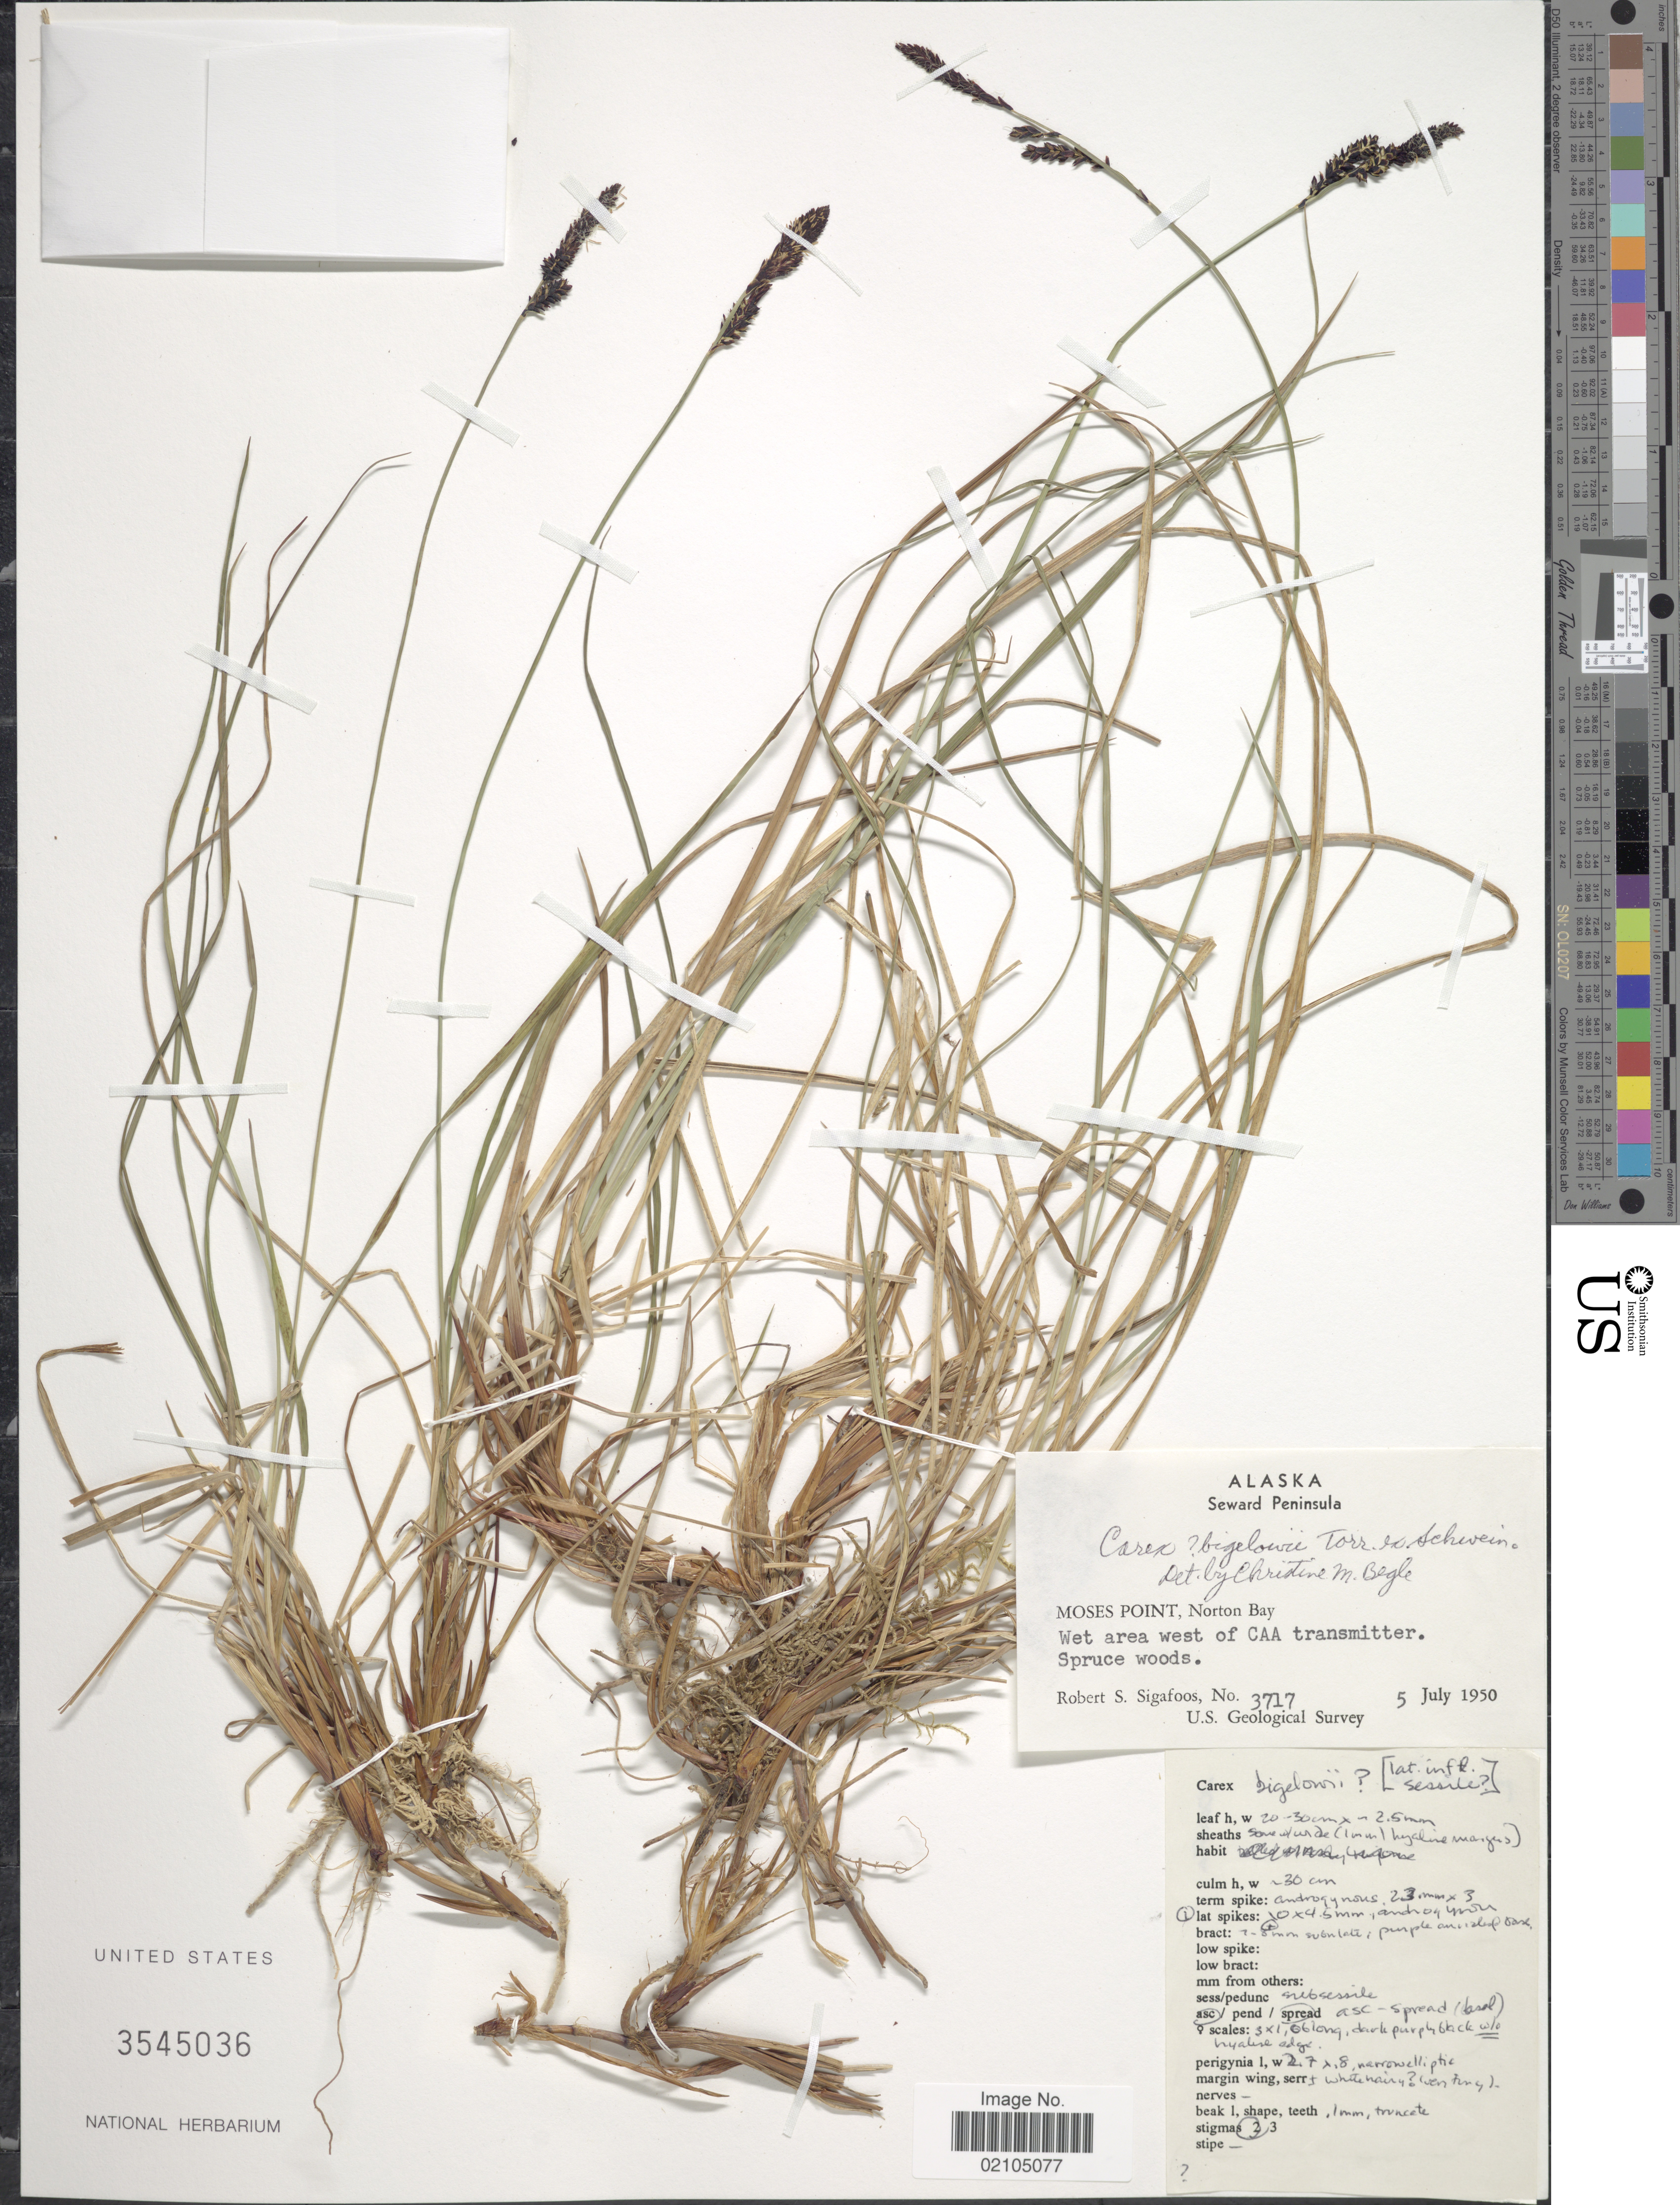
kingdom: Plantae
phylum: Tracheophyta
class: Liliopsida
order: Poales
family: Cyperaceae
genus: Carex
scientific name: Carex bigelowii subsp. lugens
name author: (Holm) T.V. Egorova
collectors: R. Sigafoos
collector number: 3717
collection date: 1950-07-05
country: United States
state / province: Alaska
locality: Seward Peninsula. Moses Point, Norton Bay. Wet area west of CAA transmitter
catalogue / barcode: US 3545036